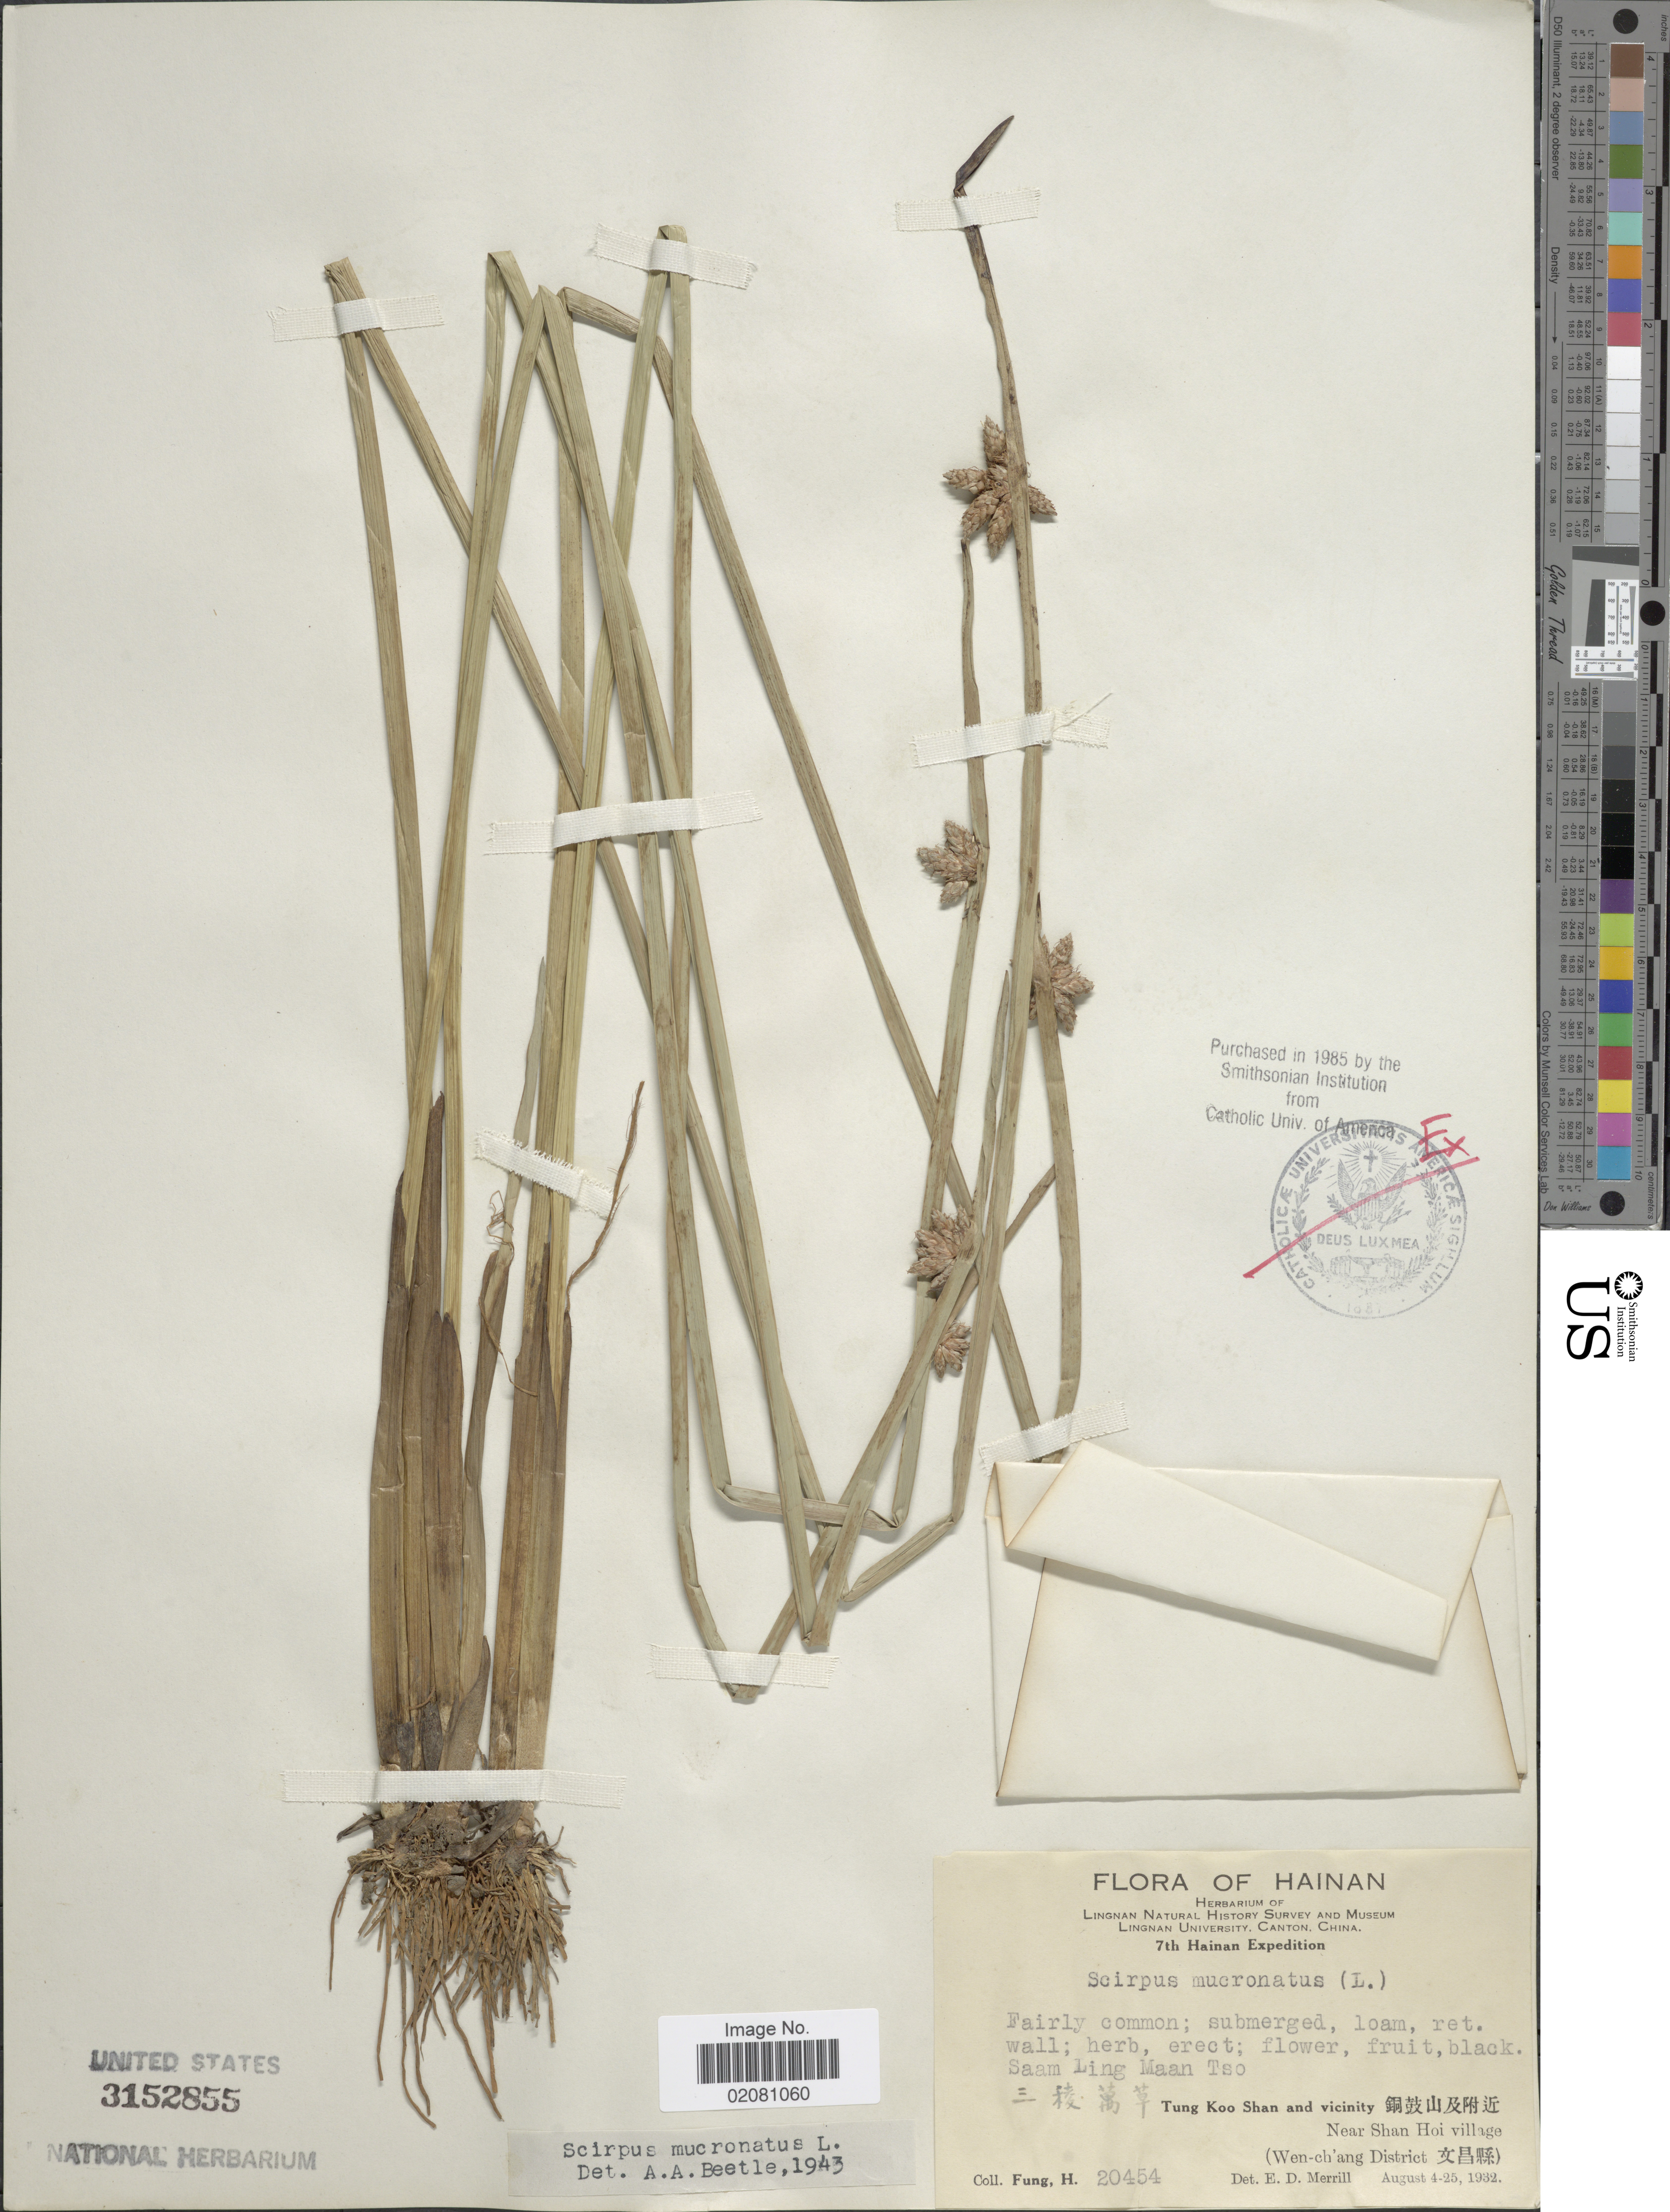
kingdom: Plantae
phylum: Tracheophyta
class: Liliopsida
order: Poales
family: Cyperaceae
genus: Schoenoplectus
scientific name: Schoenoplectus mucronatus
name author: (L.) Palla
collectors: H. Fung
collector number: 20454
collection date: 1932-08-04/1932-08-25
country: China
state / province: Hainan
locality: Hainan, Tung Koo Shan and vicinity X, Near Shan Hoi village (Wen-ch'an District X).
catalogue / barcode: US 3152855